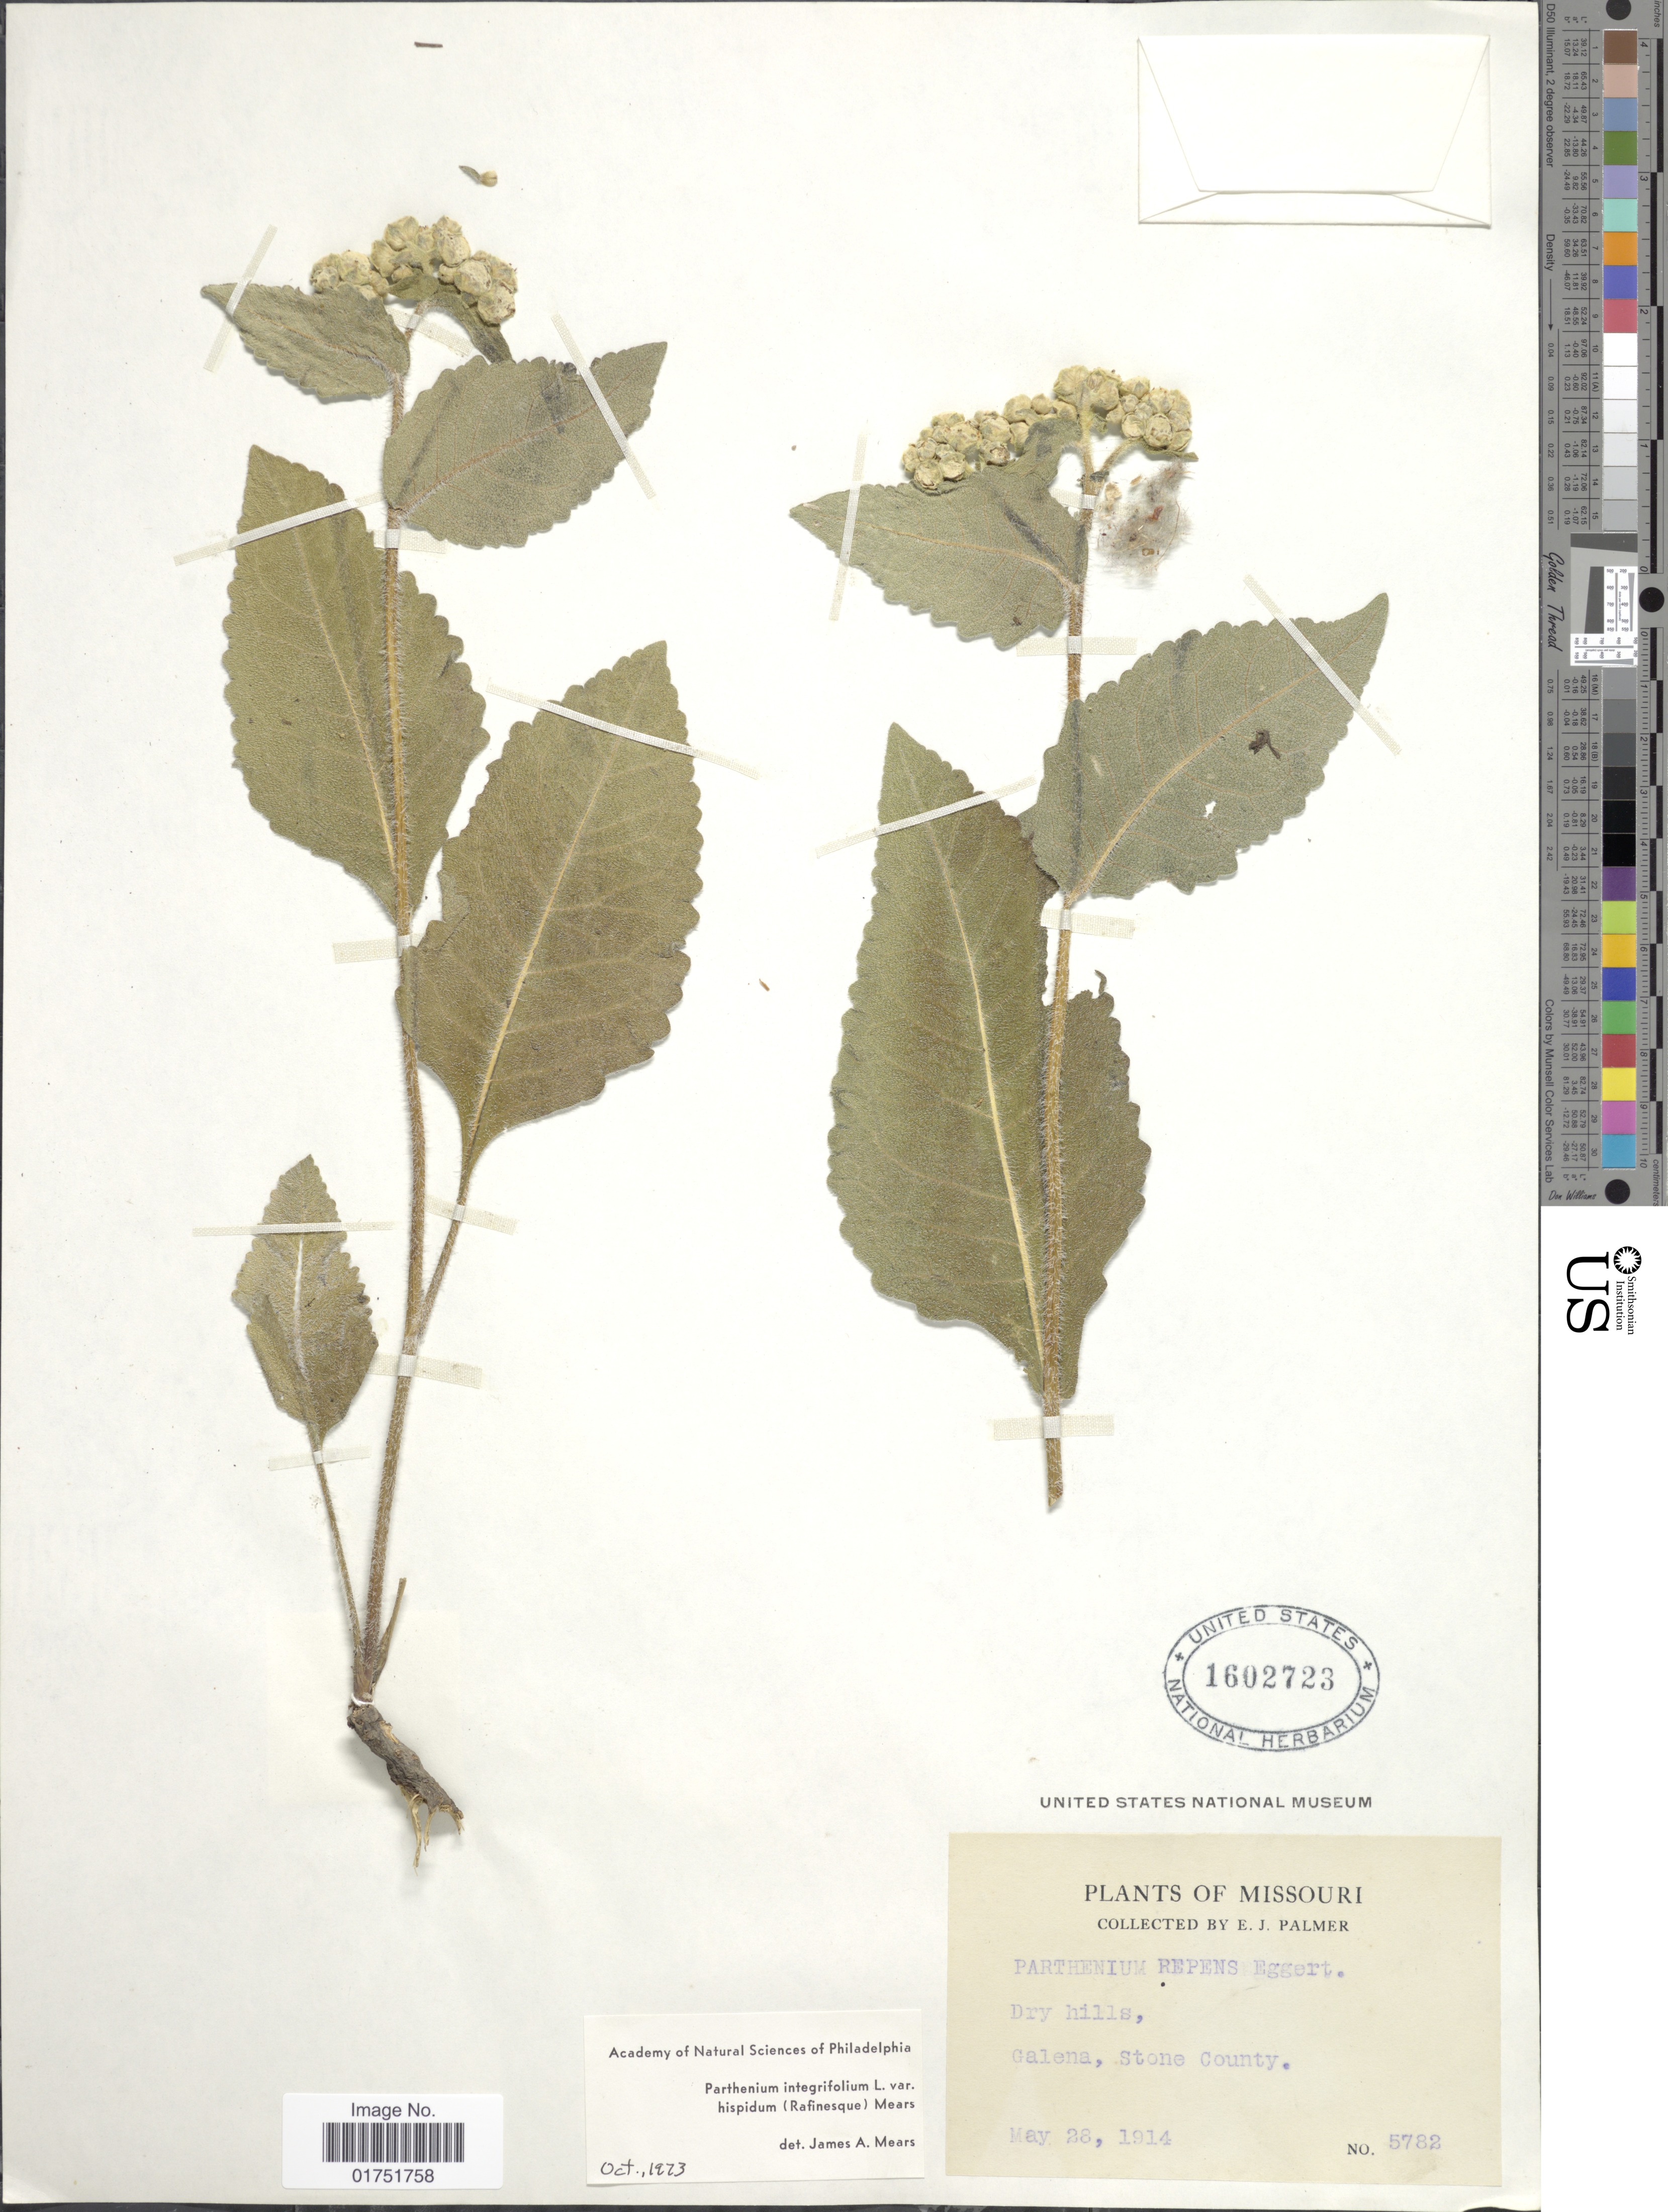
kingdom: Plantae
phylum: Tracheophyta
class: Magnoliopsida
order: Asterales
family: Asteraceae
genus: Parthenium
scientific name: Parthenium hispidum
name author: Raf.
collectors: E. J. Palmer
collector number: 5782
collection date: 1914-05-28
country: United States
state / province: Missouri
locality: Galena, Stone County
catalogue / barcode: US 1602723